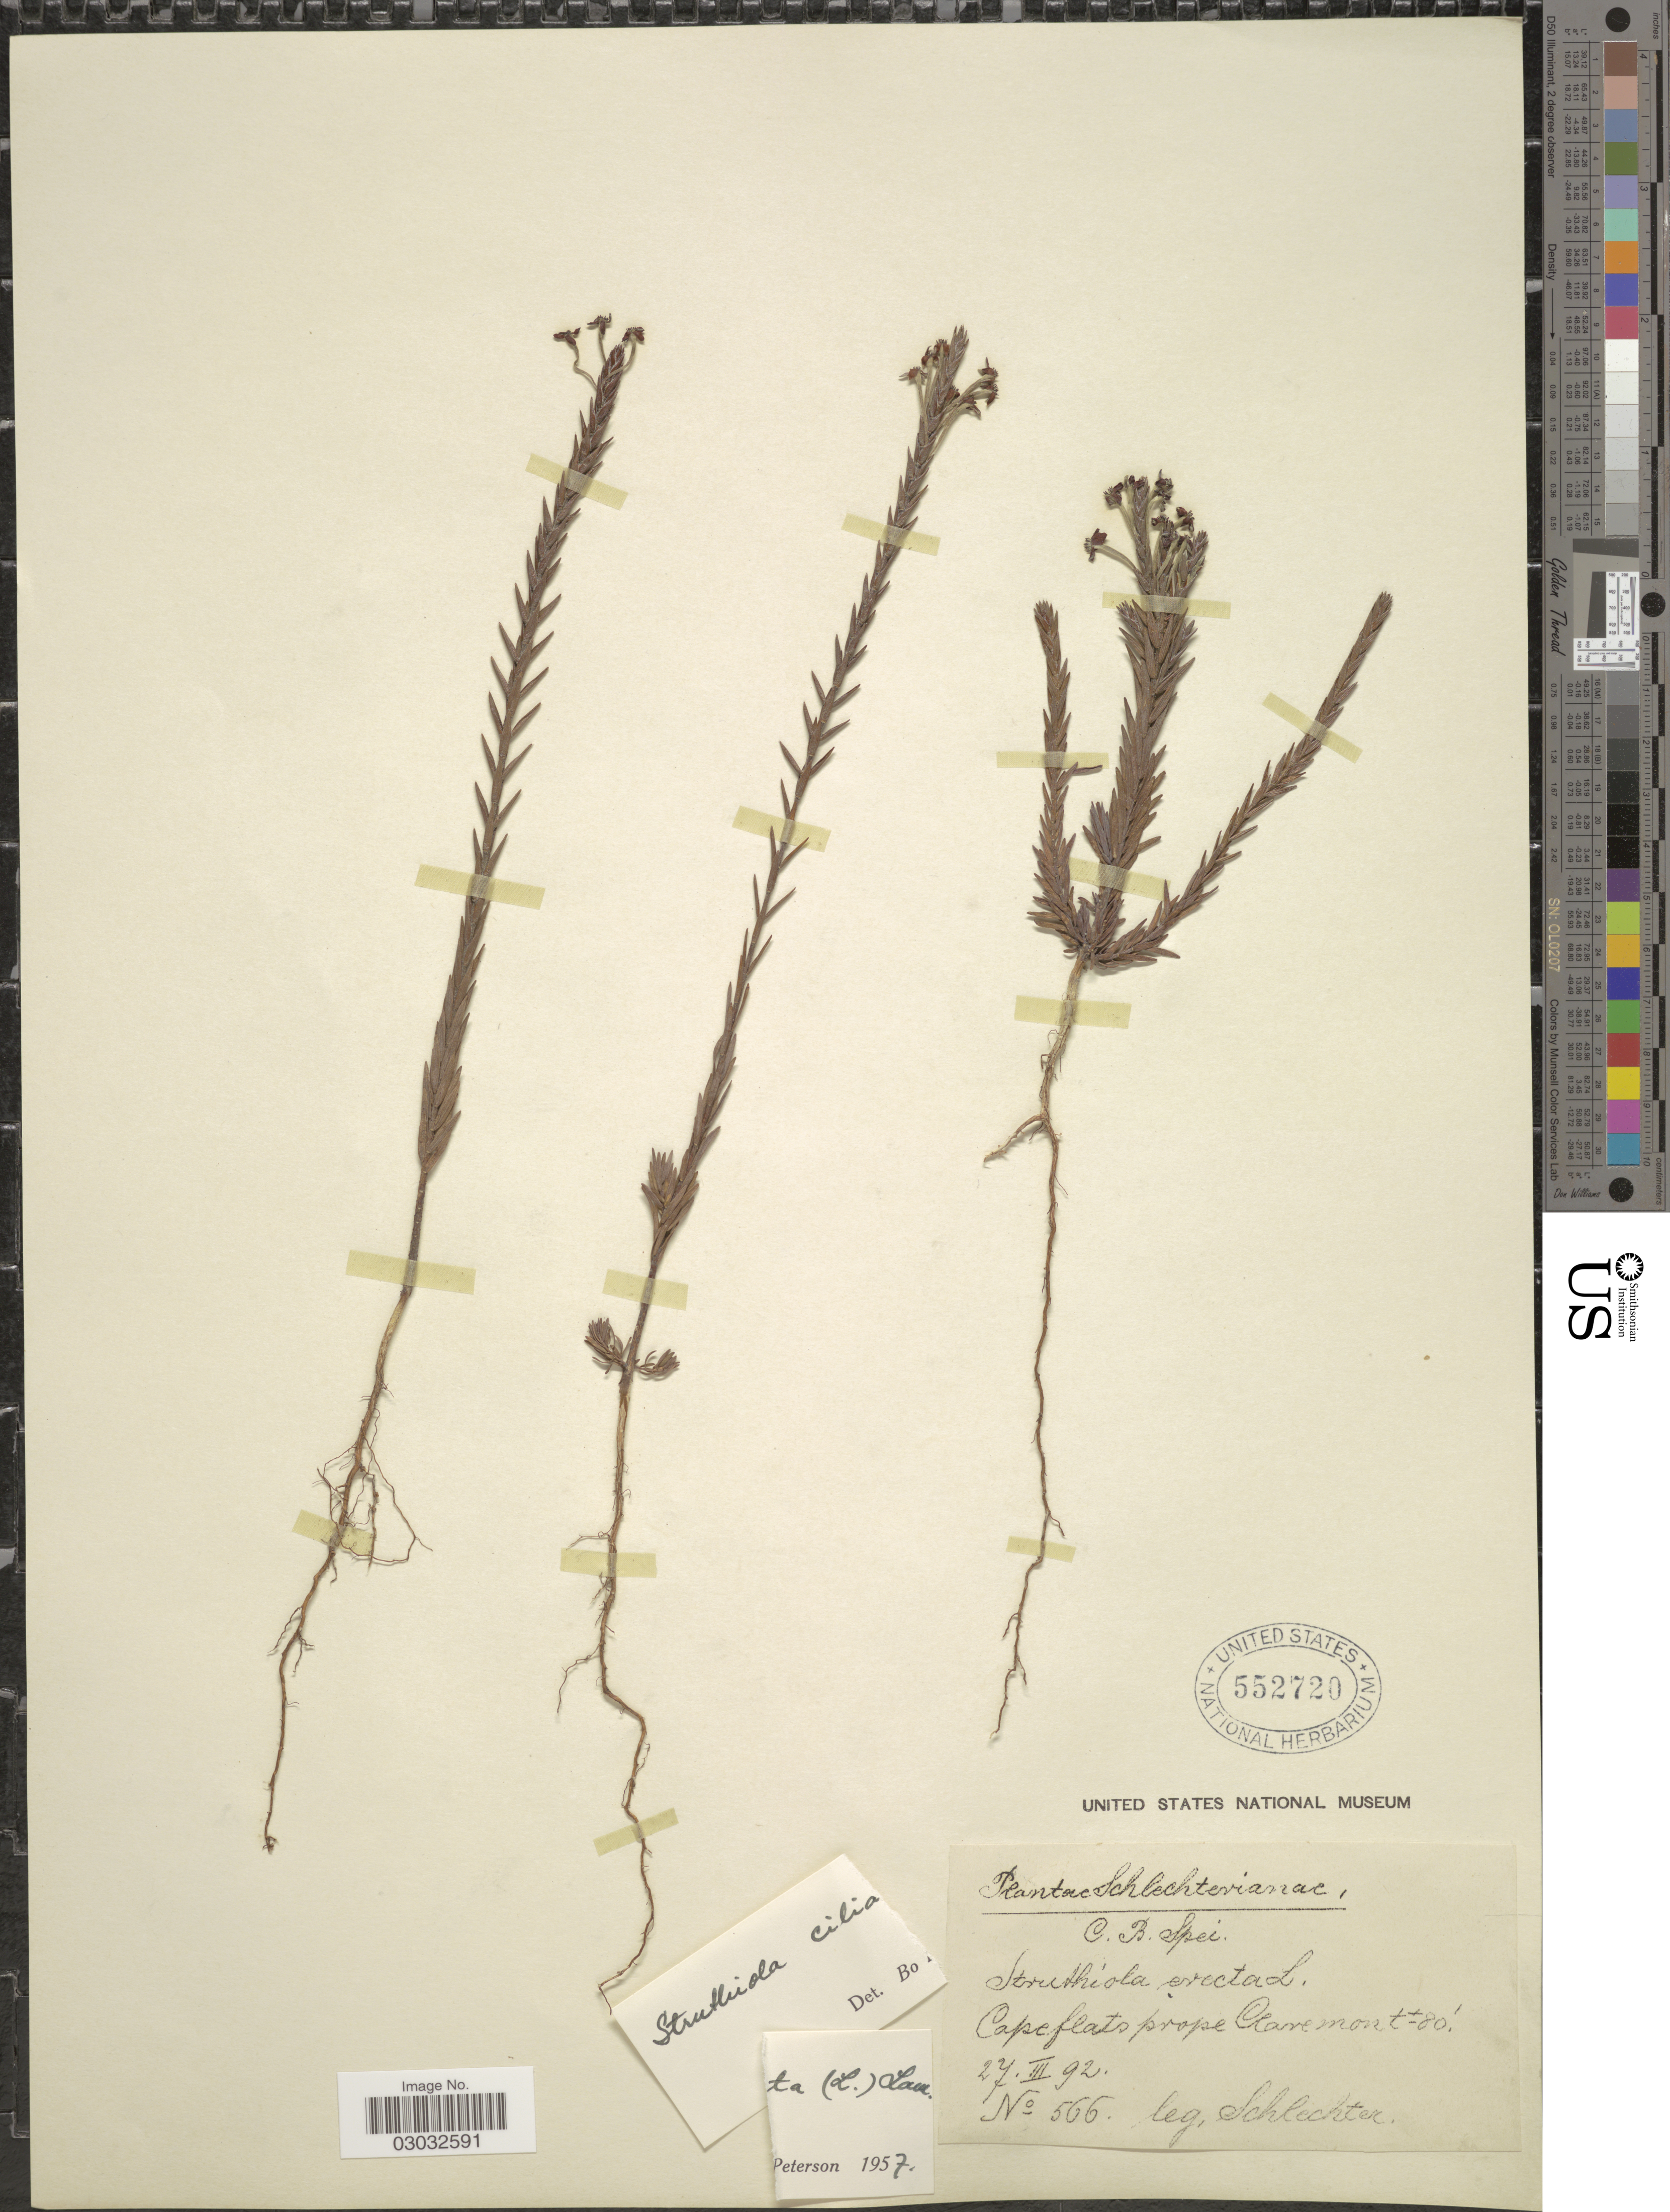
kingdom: Plantae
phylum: Tracheophyta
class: Magnoliopsida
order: Malvales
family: Thymelaeaceae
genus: Struthiola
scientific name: Struthiola ciliata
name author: (L.) Lam.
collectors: Schlechter, --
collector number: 566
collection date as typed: Transcribed d/m/y: 27/3/92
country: South Africa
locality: C. B. Spei. Capeflats prope Claremont.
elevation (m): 24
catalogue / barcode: US 552720